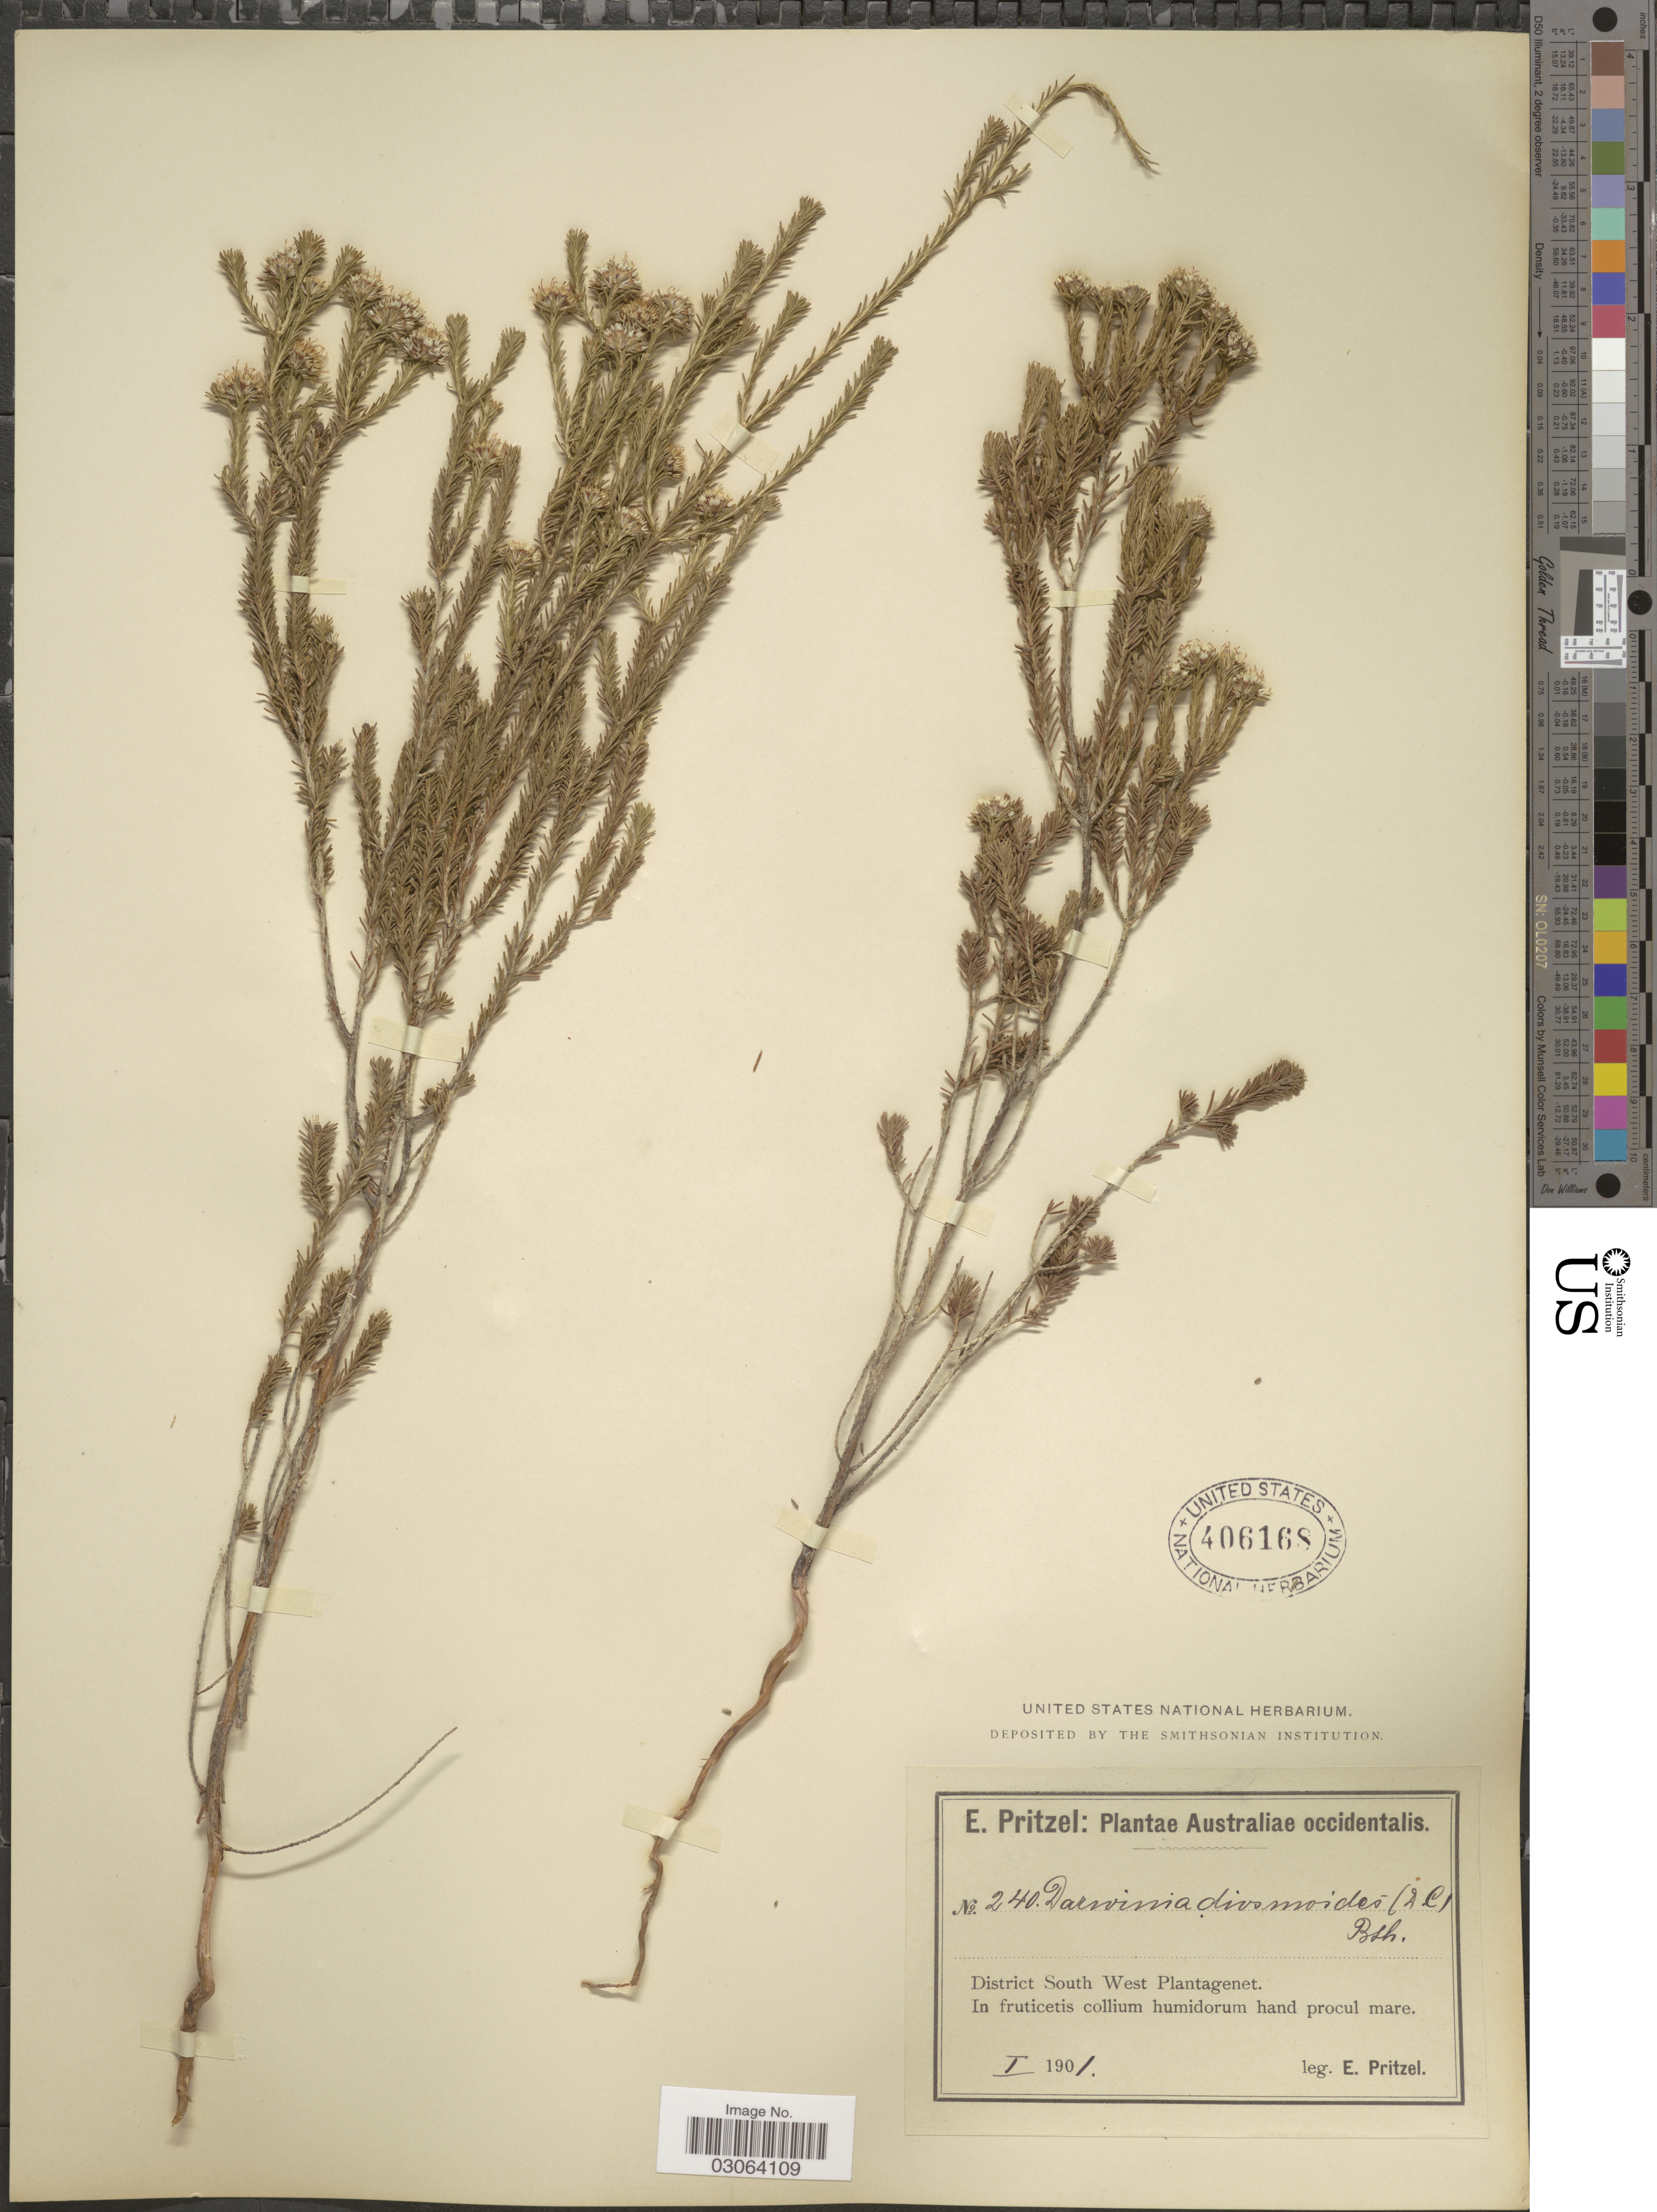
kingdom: Plantae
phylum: Tracheophyta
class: Magnoliopsida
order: Myrtales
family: Myrtaceae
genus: Darwinia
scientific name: Darwinia diosmoides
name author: Benth.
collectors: E. G. Pritzel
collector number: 240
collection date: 1901-01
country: Australia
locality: Australiae occidentalis, District South West Plantagenet.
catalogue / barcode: US 406168